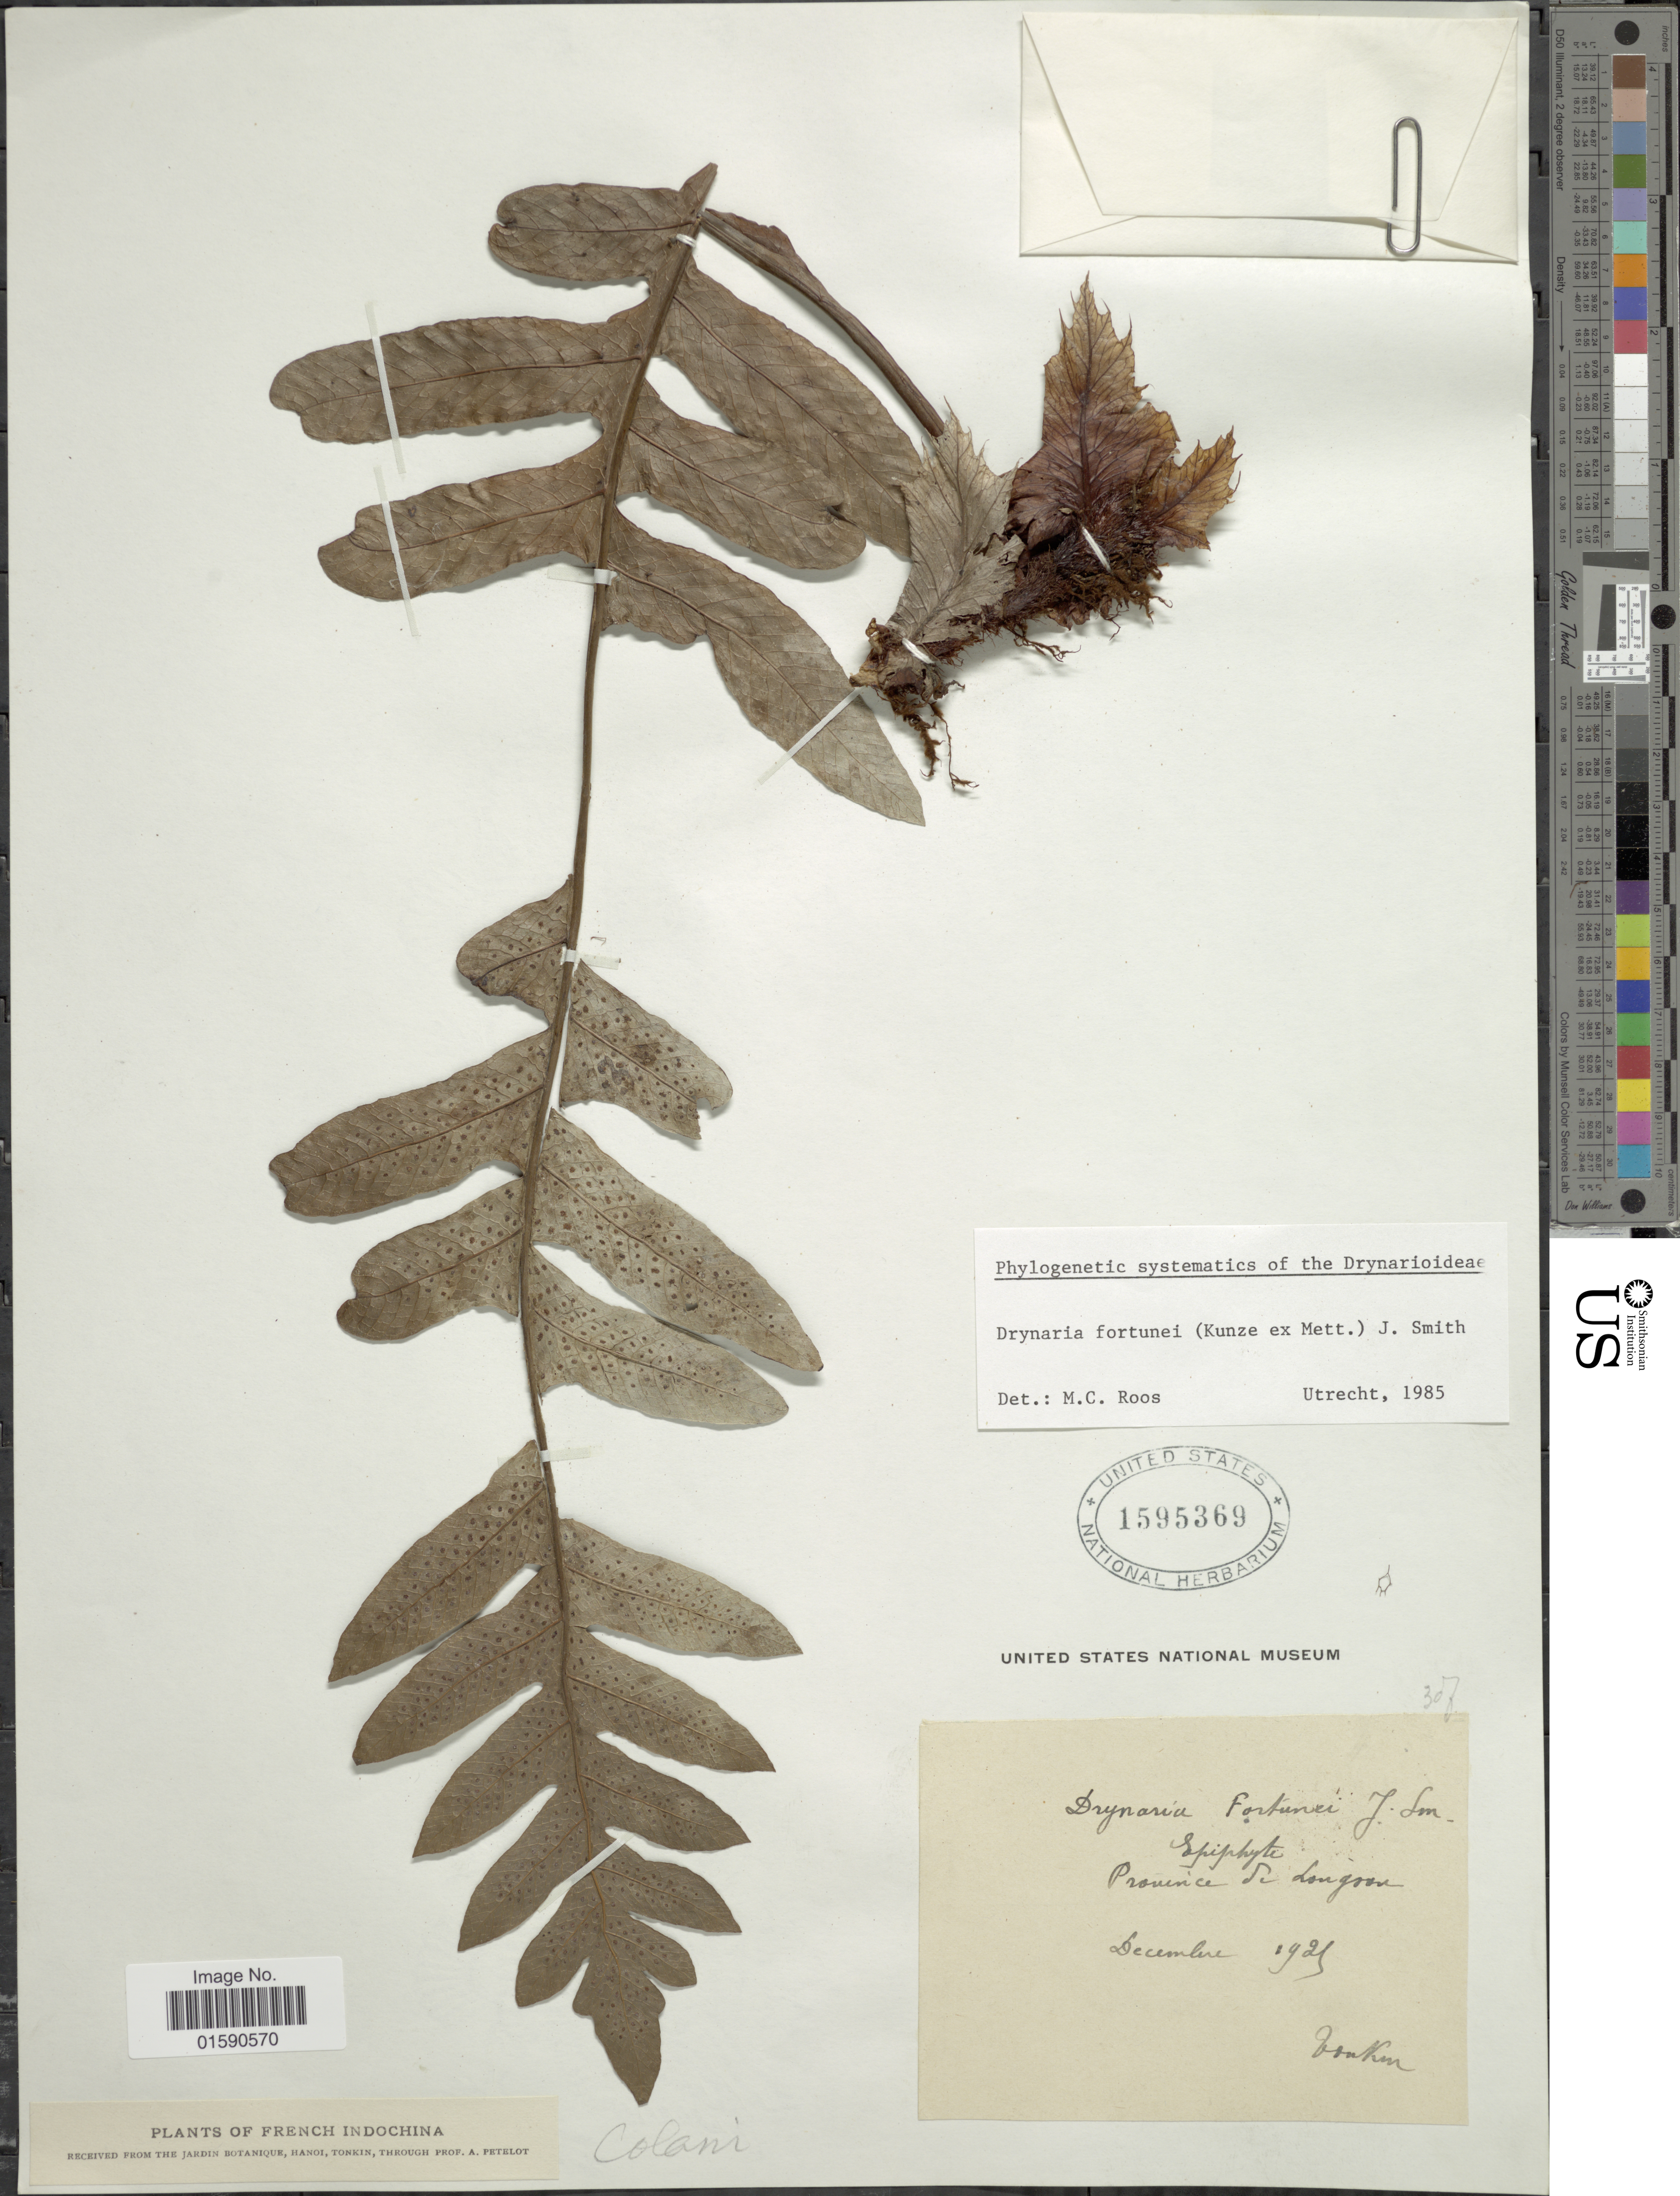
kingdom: Plantae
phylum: Tracheophyta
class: Polypodiopsida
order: Polypodiales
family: Polypodiaceae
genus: Drynaria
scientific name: Drynaria fortunei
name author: (Kunze ex Mett.) J. Sm.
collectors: A. Petelot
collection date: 1921-12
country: Vietnam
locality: Tonkin. Province Si Lagoon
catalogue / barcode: US 1595369